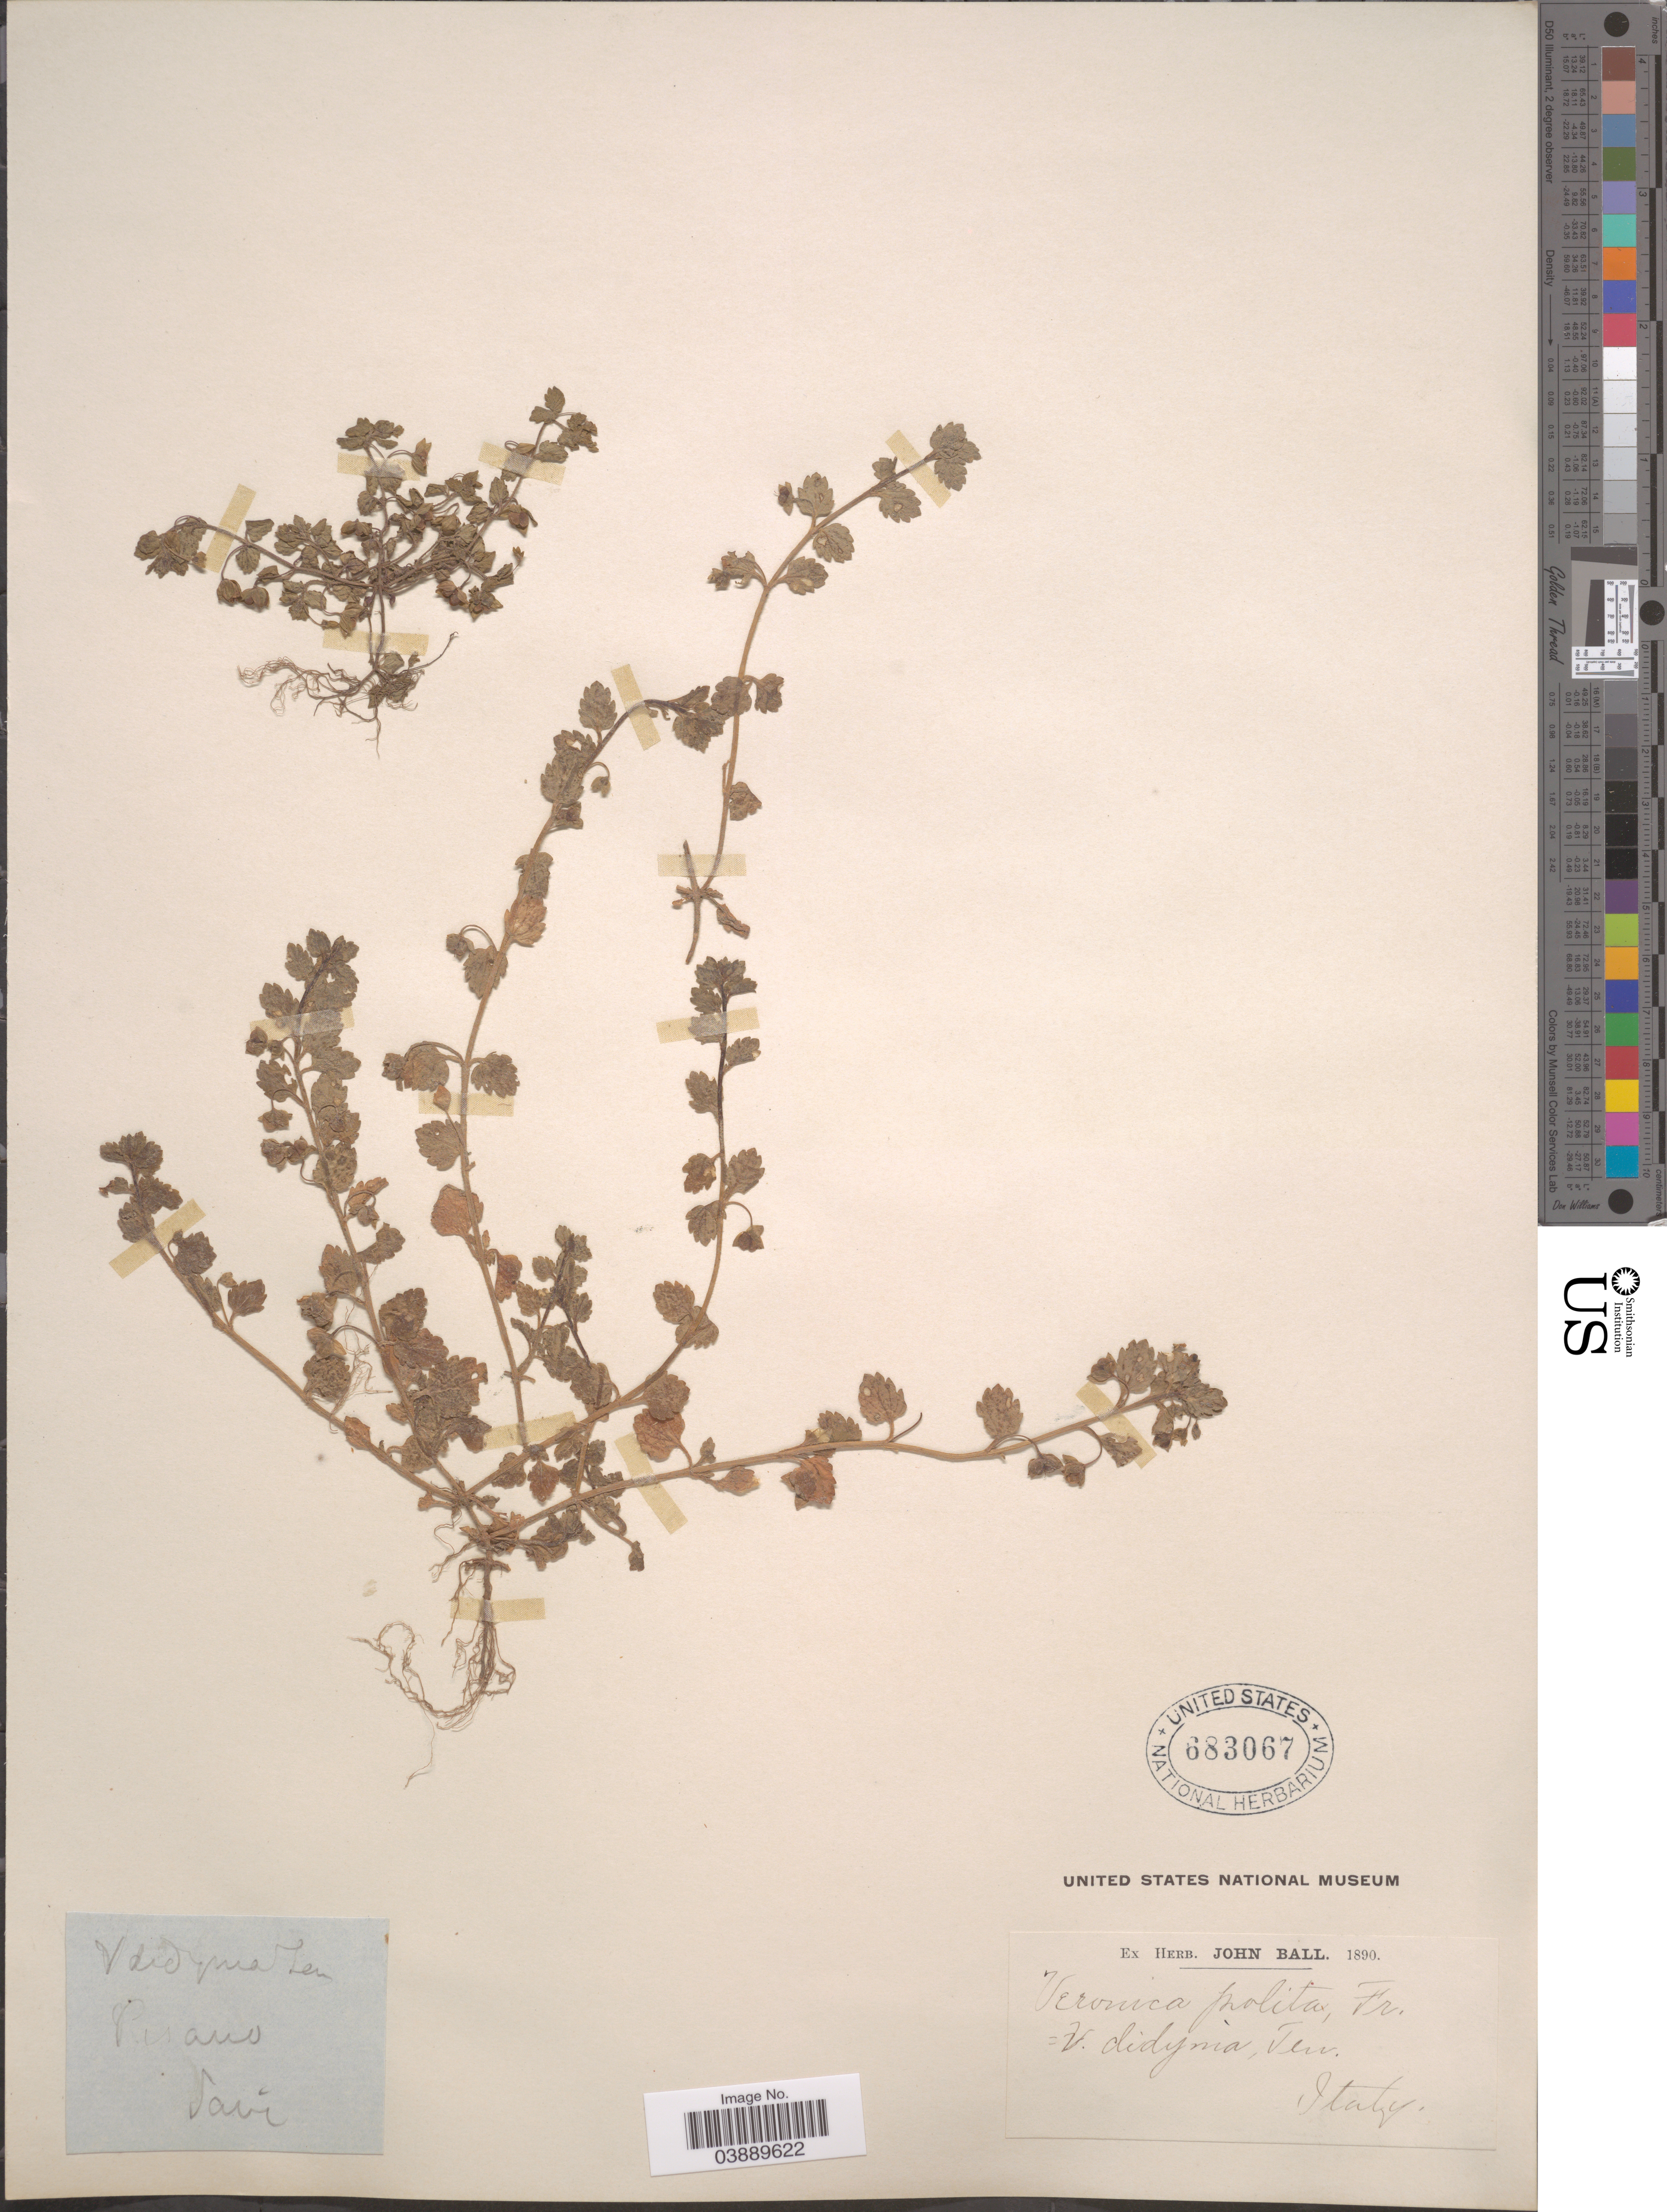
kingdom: Plantae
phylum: Tracheophyta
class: Magnoliopsida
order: Lamiales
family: Plantaginaceae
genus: Veronica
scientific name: Veronica polita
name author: Fr.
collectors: ex herb. John Ball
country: Italy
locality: Pisano.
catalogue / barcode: US 683067